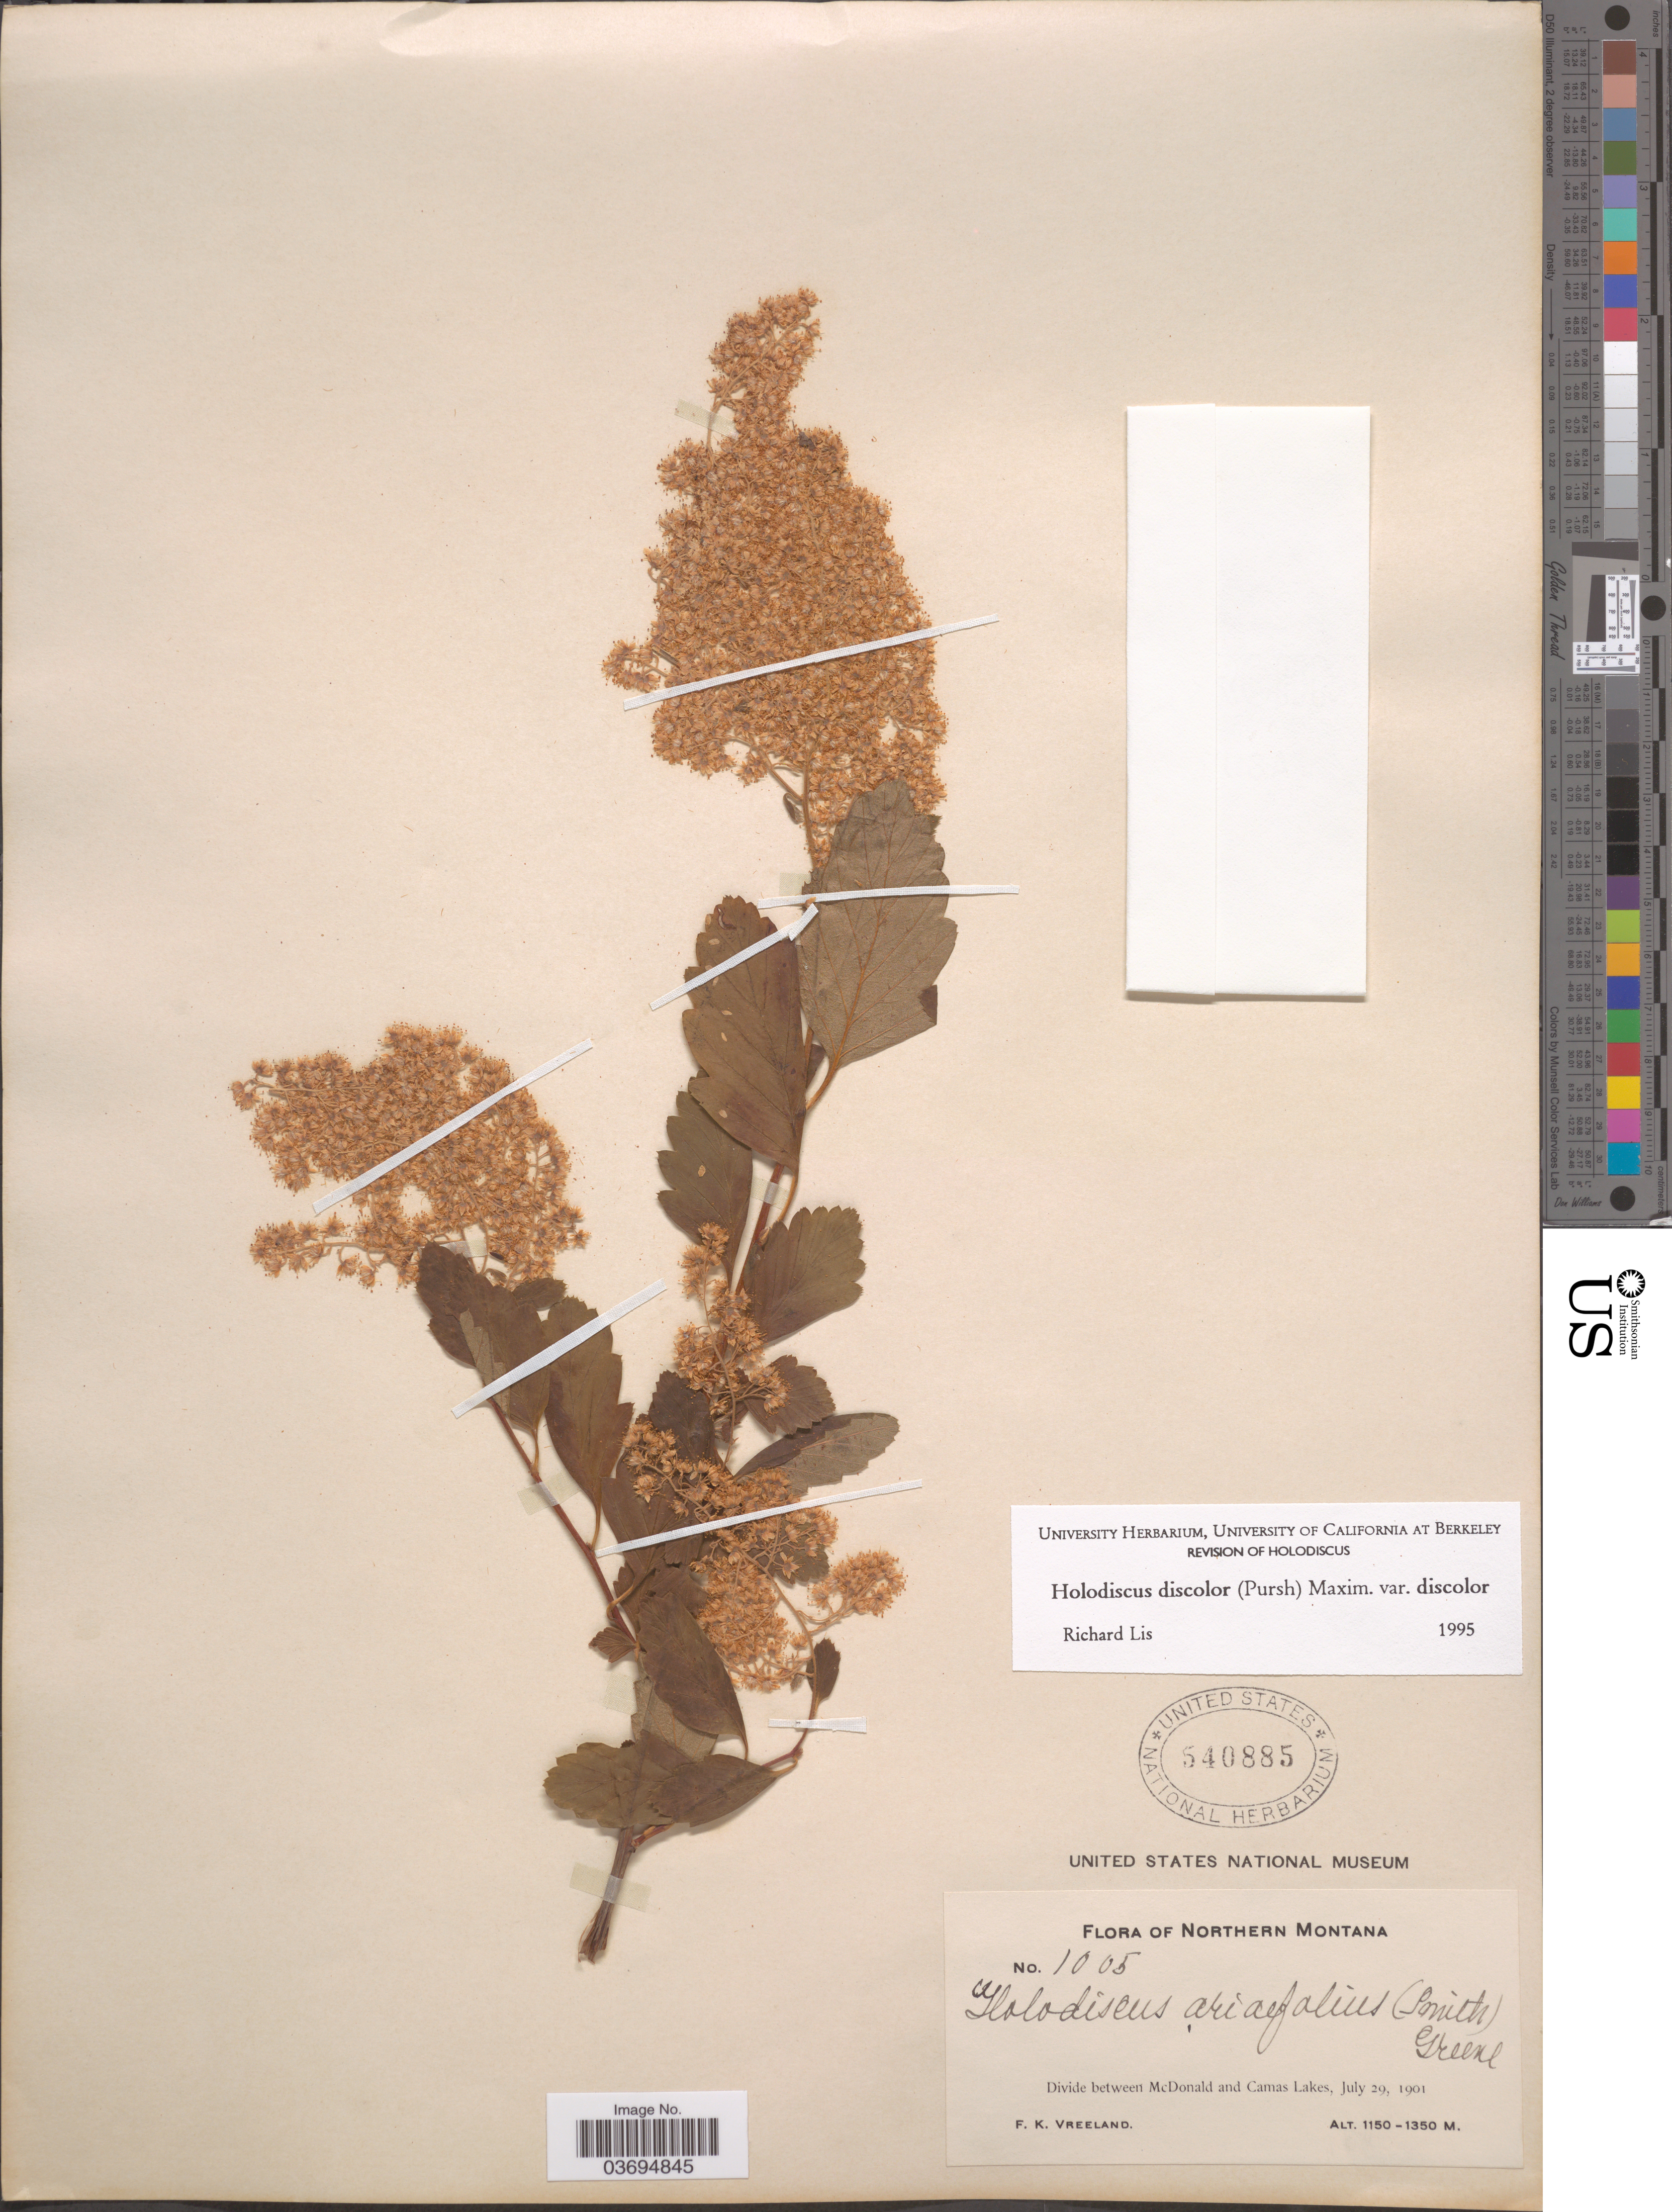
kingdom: Plantae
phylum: Tracheophyta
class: Magnoliopsida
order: Rosales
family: Rosaceae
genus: Holodiscus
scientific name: Holodiscus discolor var. discolor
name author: (Pursh) Maxim.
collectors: F. Vreeland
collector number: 1005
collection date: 1901-07-29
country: United States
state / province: Montana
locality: Northern Montana. Divide between McDonald and Camas Lake.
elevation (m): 1150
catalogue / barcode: US 540885